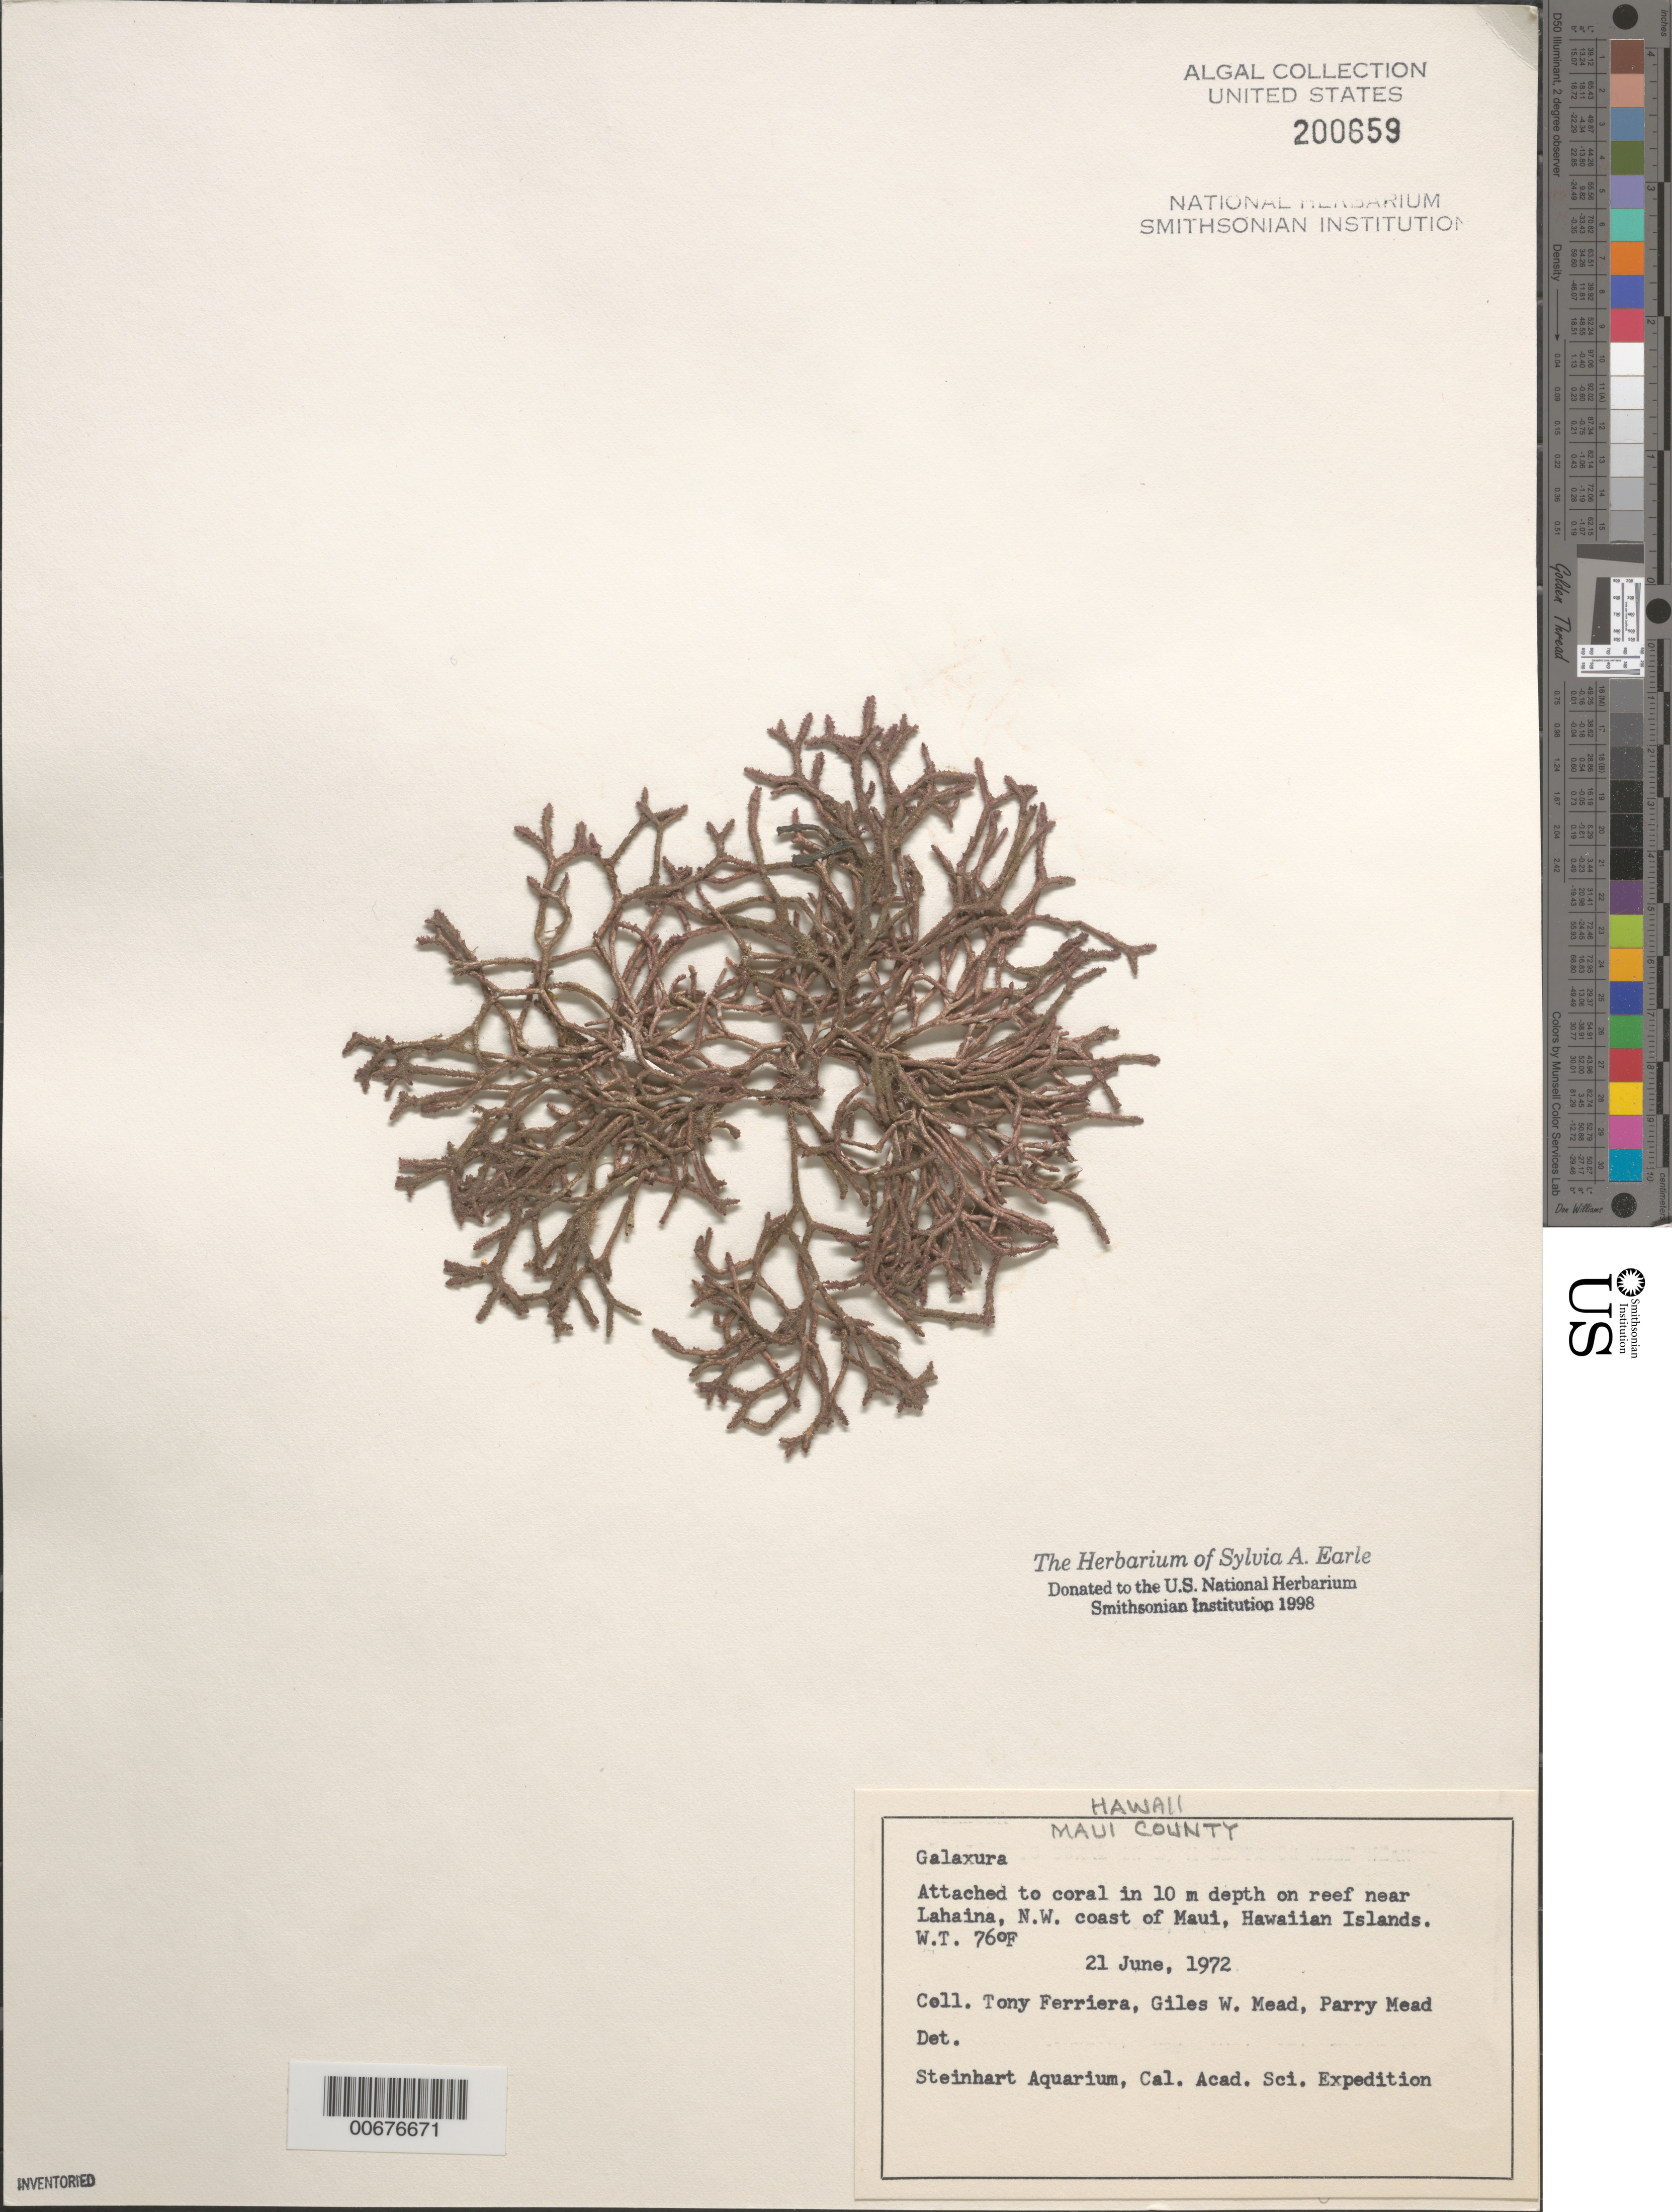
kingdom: Plantae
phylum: Rhodophyta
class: Florideophyceae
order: Nemaliales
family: Galaxauraceae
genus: Galaxaura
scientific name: Galaxaura sp.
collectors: A. Ferriera, G. W. Mead & P. Mead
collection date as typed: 21 Jun 1972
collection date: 1972-06-21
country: United States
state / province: Hawaii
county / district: Maui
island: Maui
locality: Reef near Lahaina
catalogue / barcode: US 200659